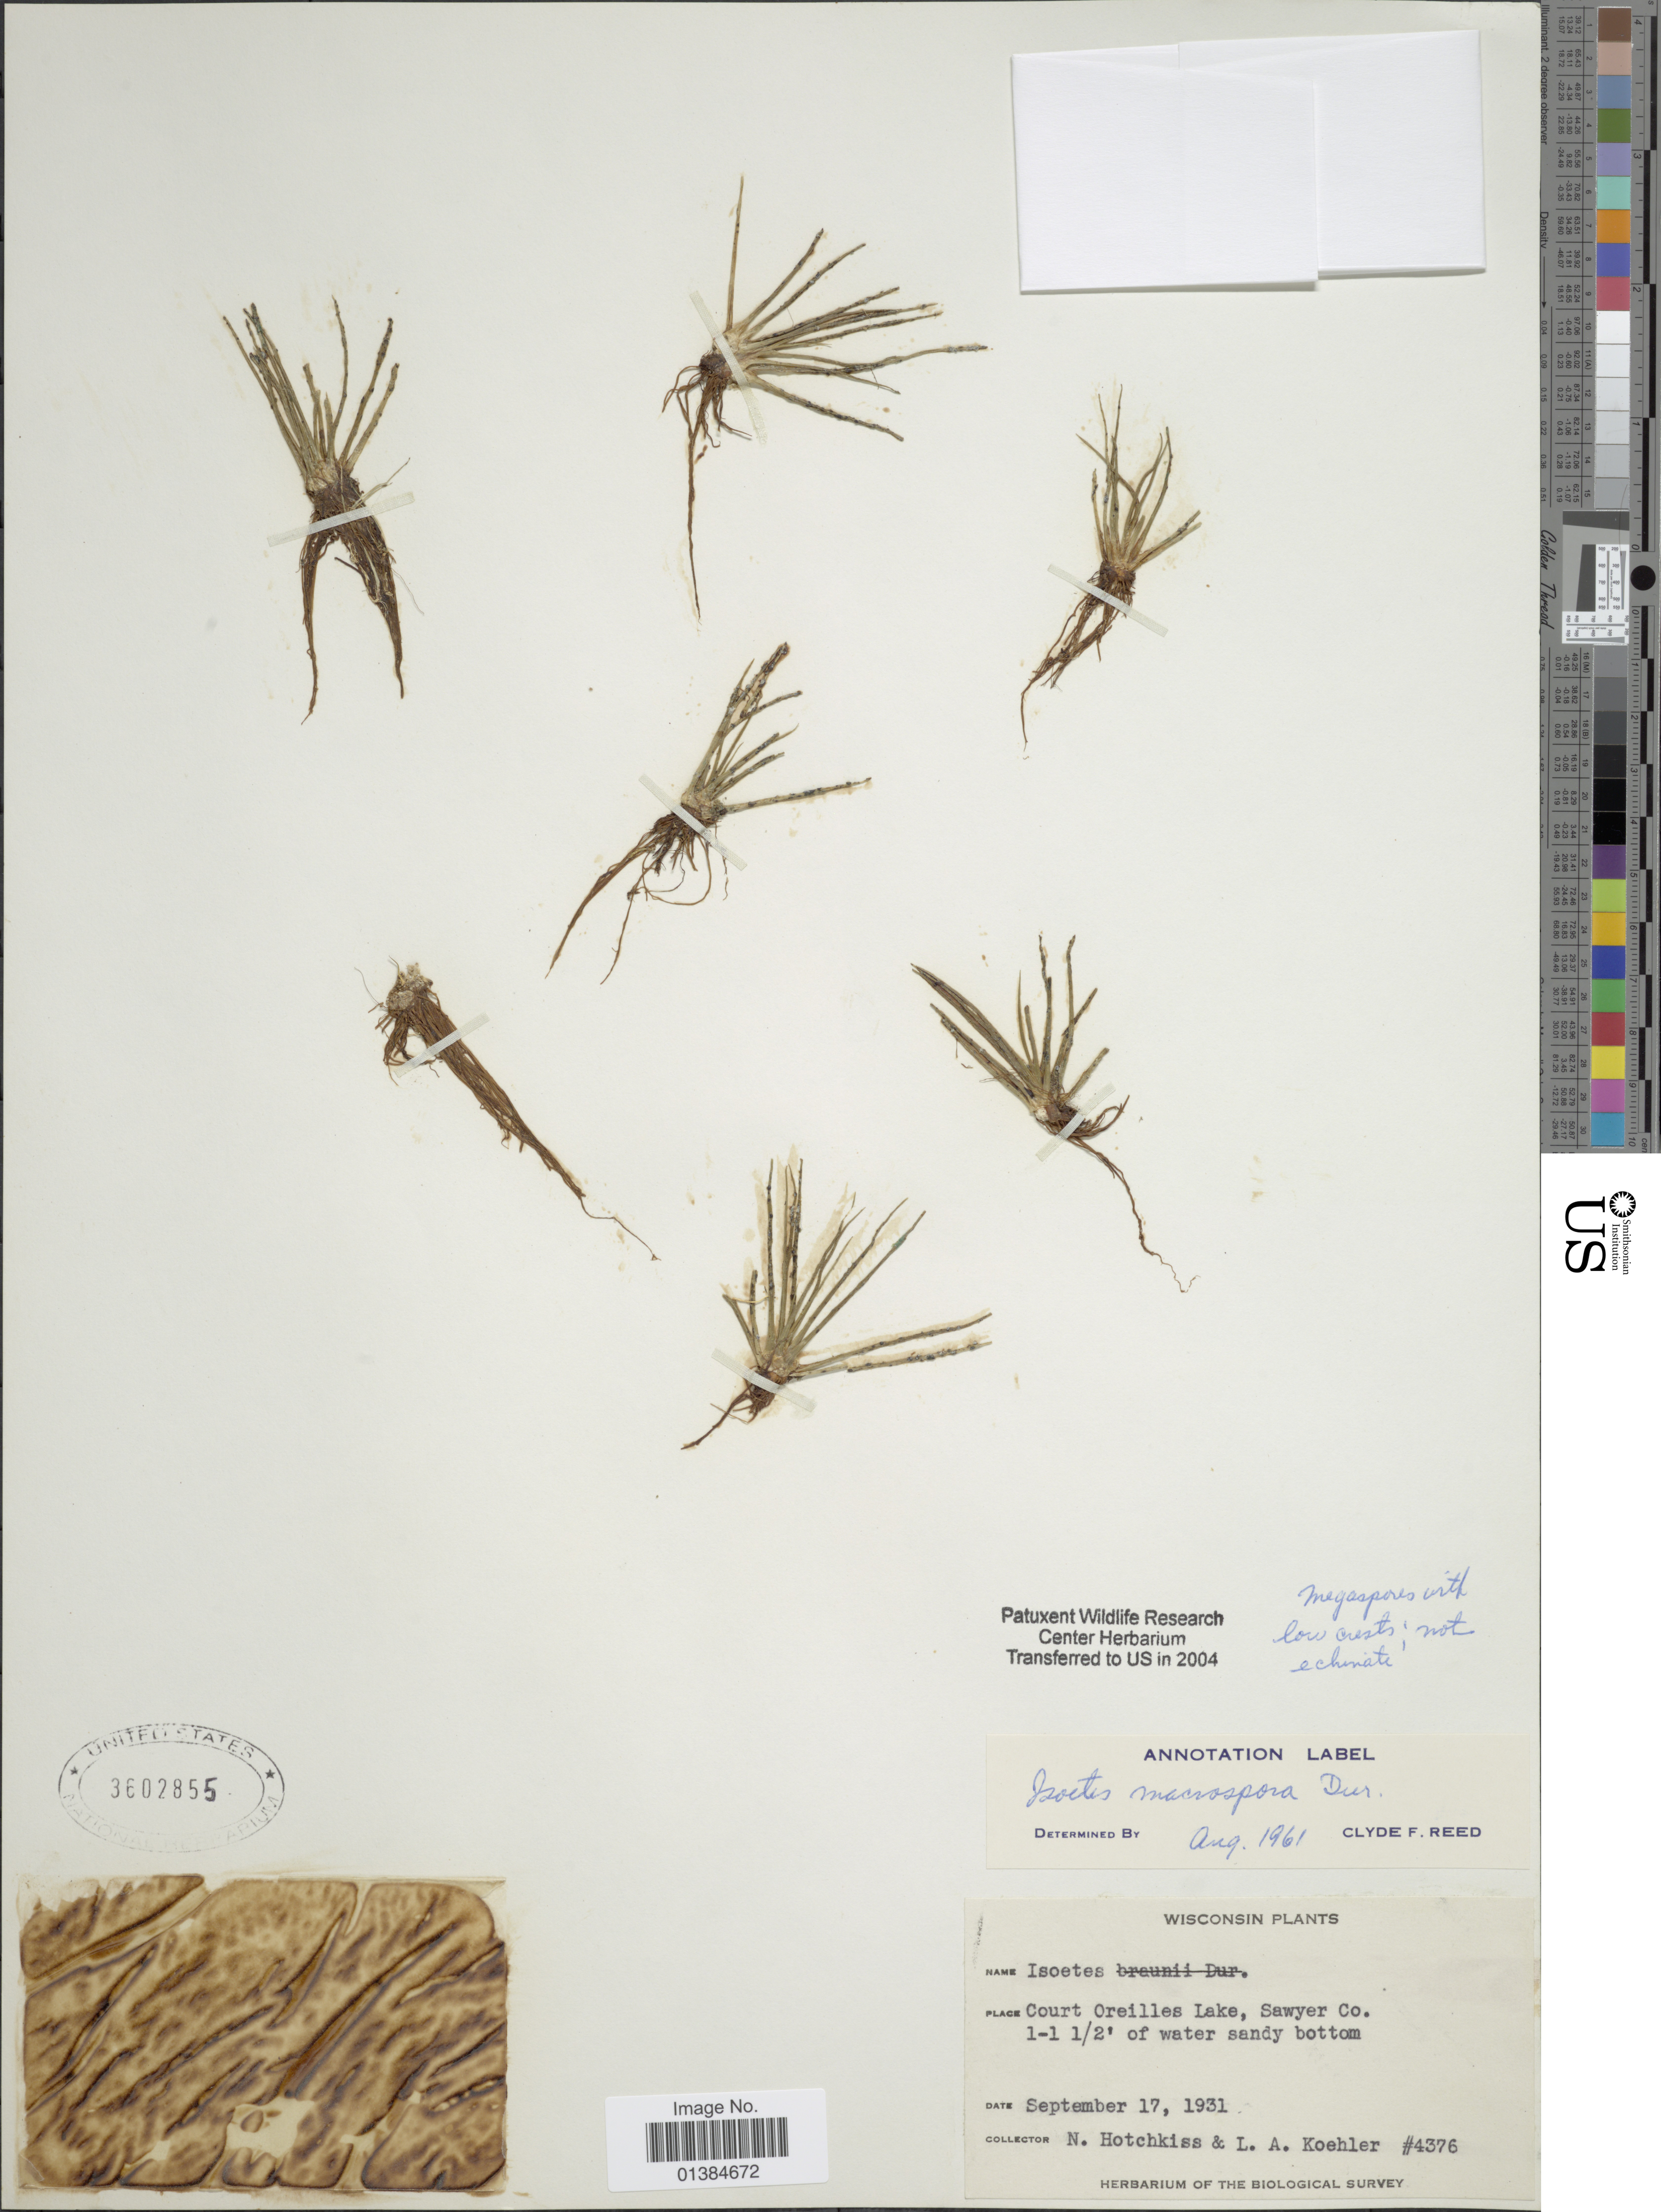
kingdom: Plantae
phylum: Tracheophyta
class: Lycopodiopsida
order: Isoetales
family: Isoetaceae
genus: Isoetes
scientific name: Isoetes macrospora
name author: Durieu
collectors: N. Hotchkiss & L. Koehler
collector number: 4376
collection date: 1931-09-17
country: United States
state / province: Wisconsin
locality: Court Oreilles Lake, Sawyer Co.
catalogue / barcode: US 3602855